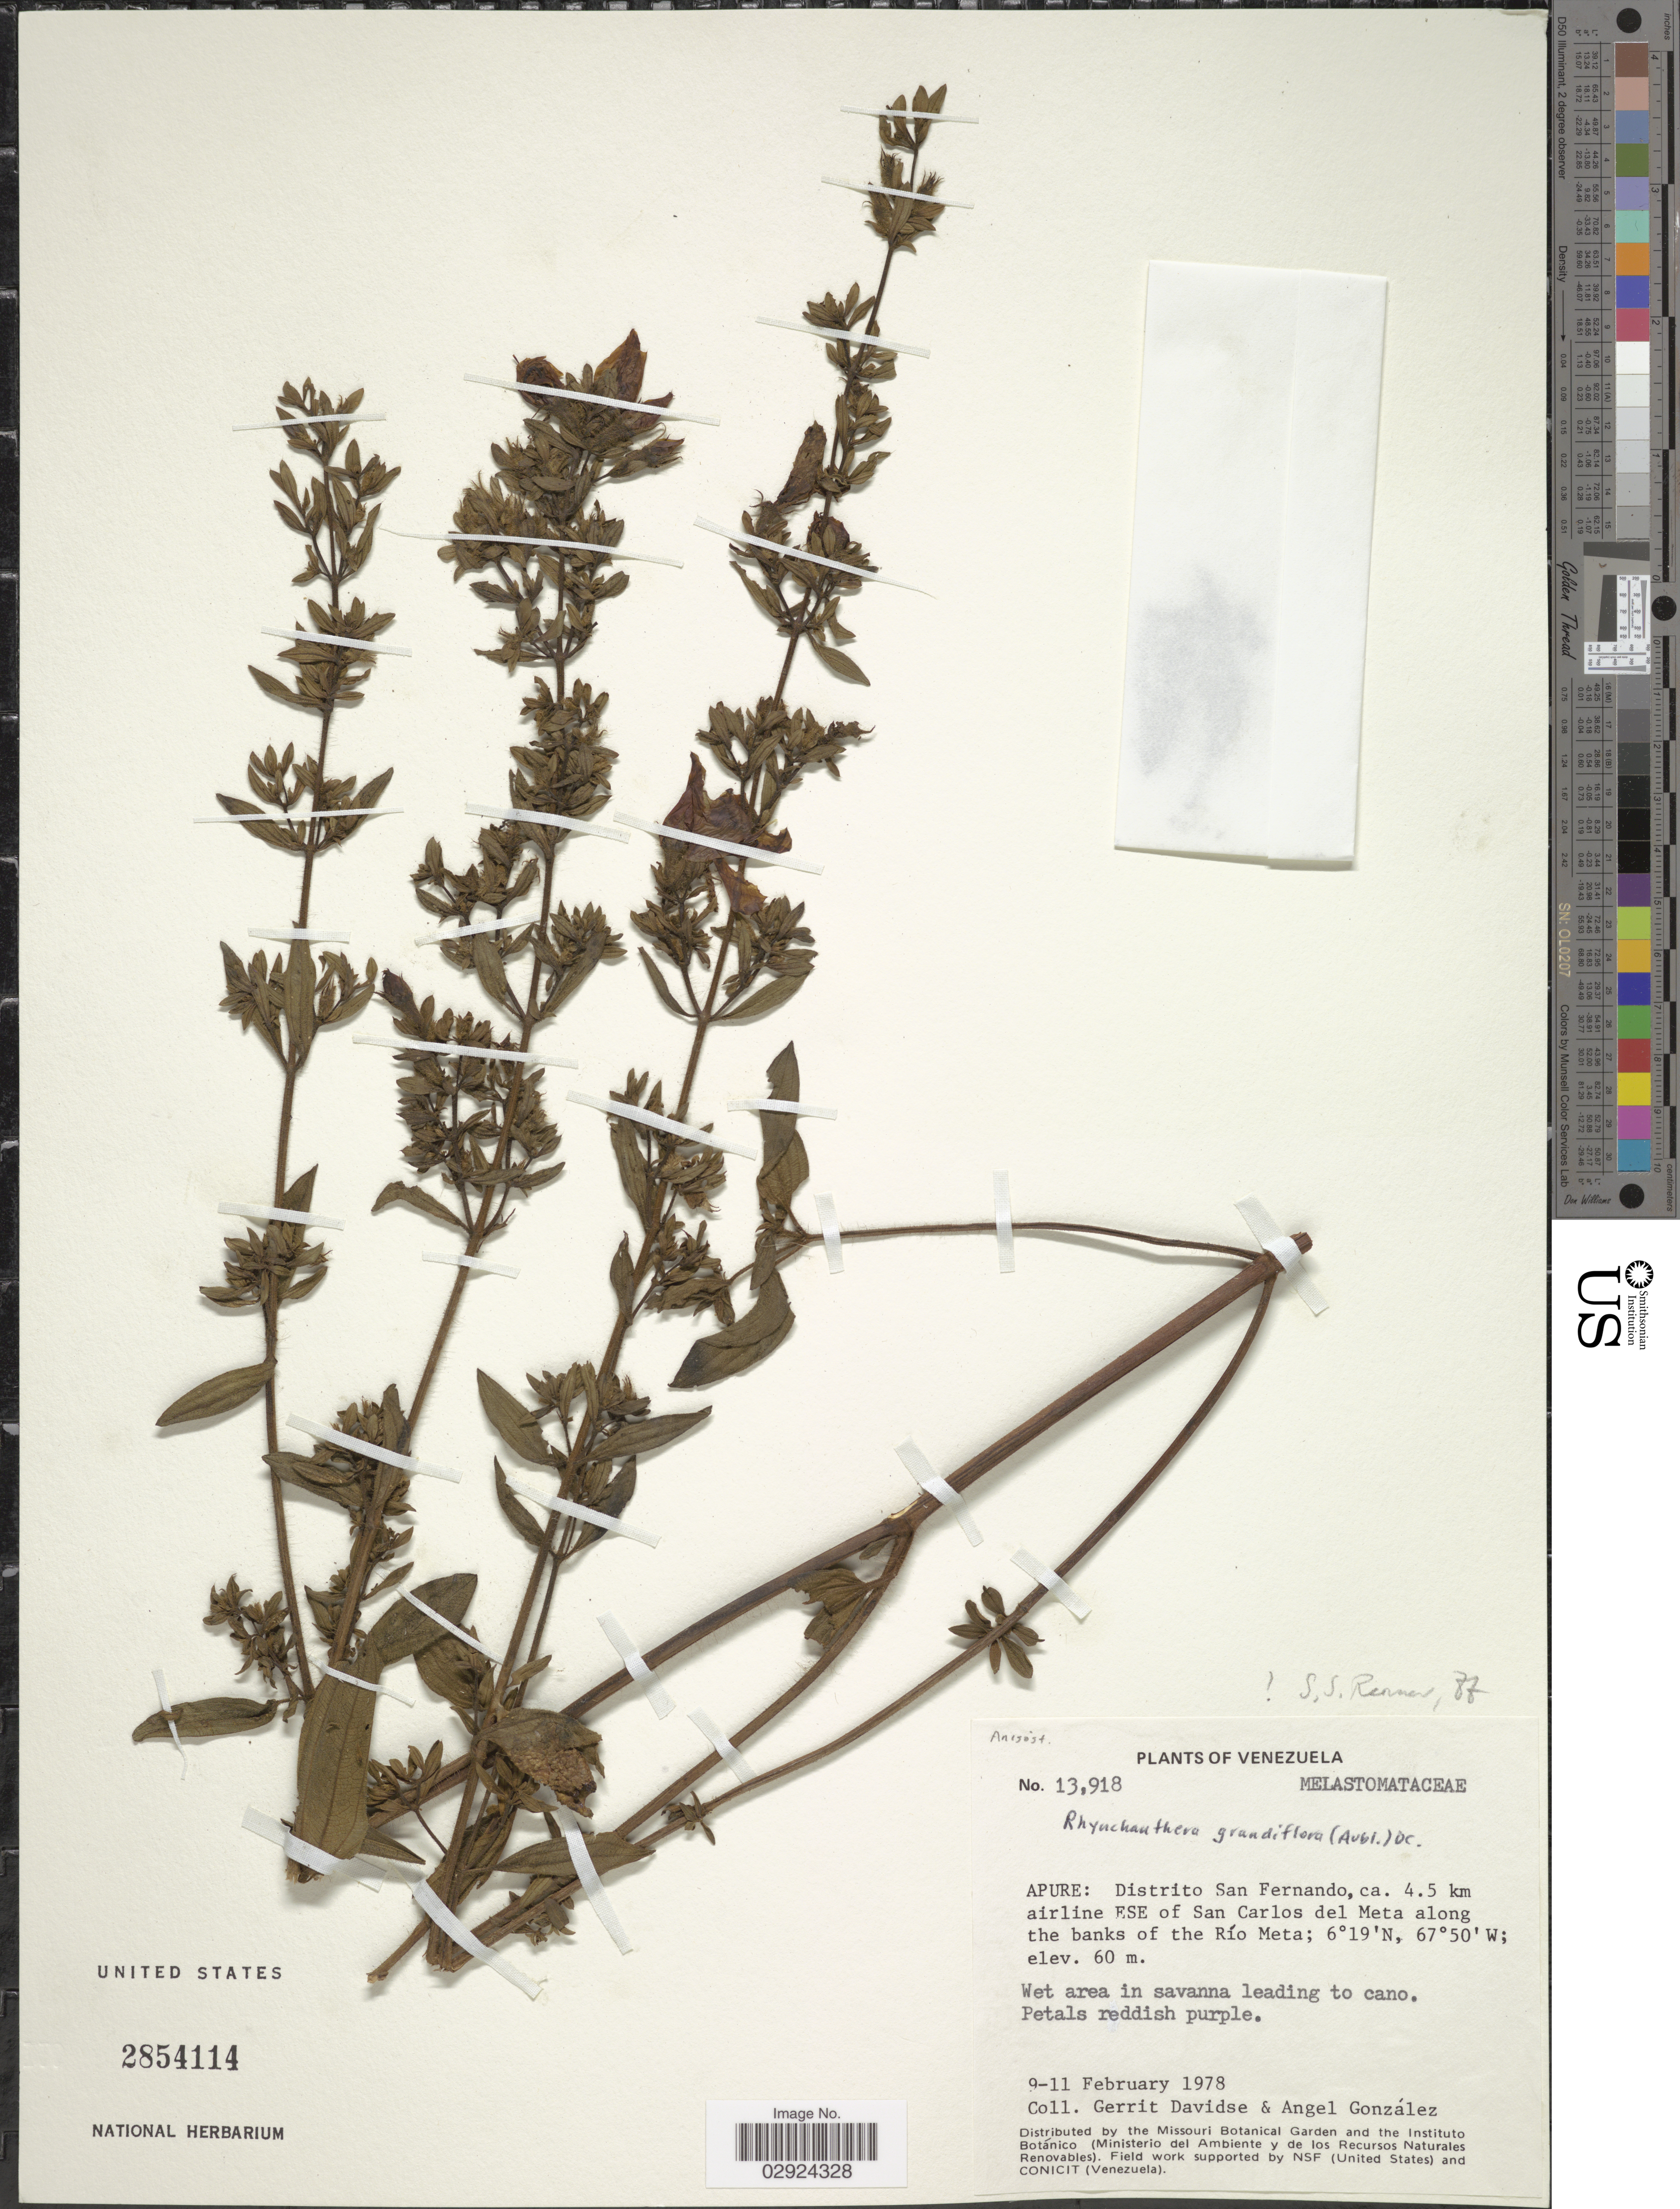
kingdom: Plantae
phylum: Tracheophyta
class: Magnoliopsida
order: Myrtales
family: Melastomataceae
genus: Rhynchanthera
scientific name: Rhynchanthera grandiflora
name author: (Aubl.) DC.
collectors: G. Davidse & A. C. González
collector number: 13918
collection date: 1978-02-09/1978-02-11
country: Venezuela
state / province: Apure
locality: Distrito San Fernando, ca. 4.5 km airline ESE of San Carlos del Meta along the banks of the Río Meta.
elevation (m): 60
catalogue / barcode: US 2854114